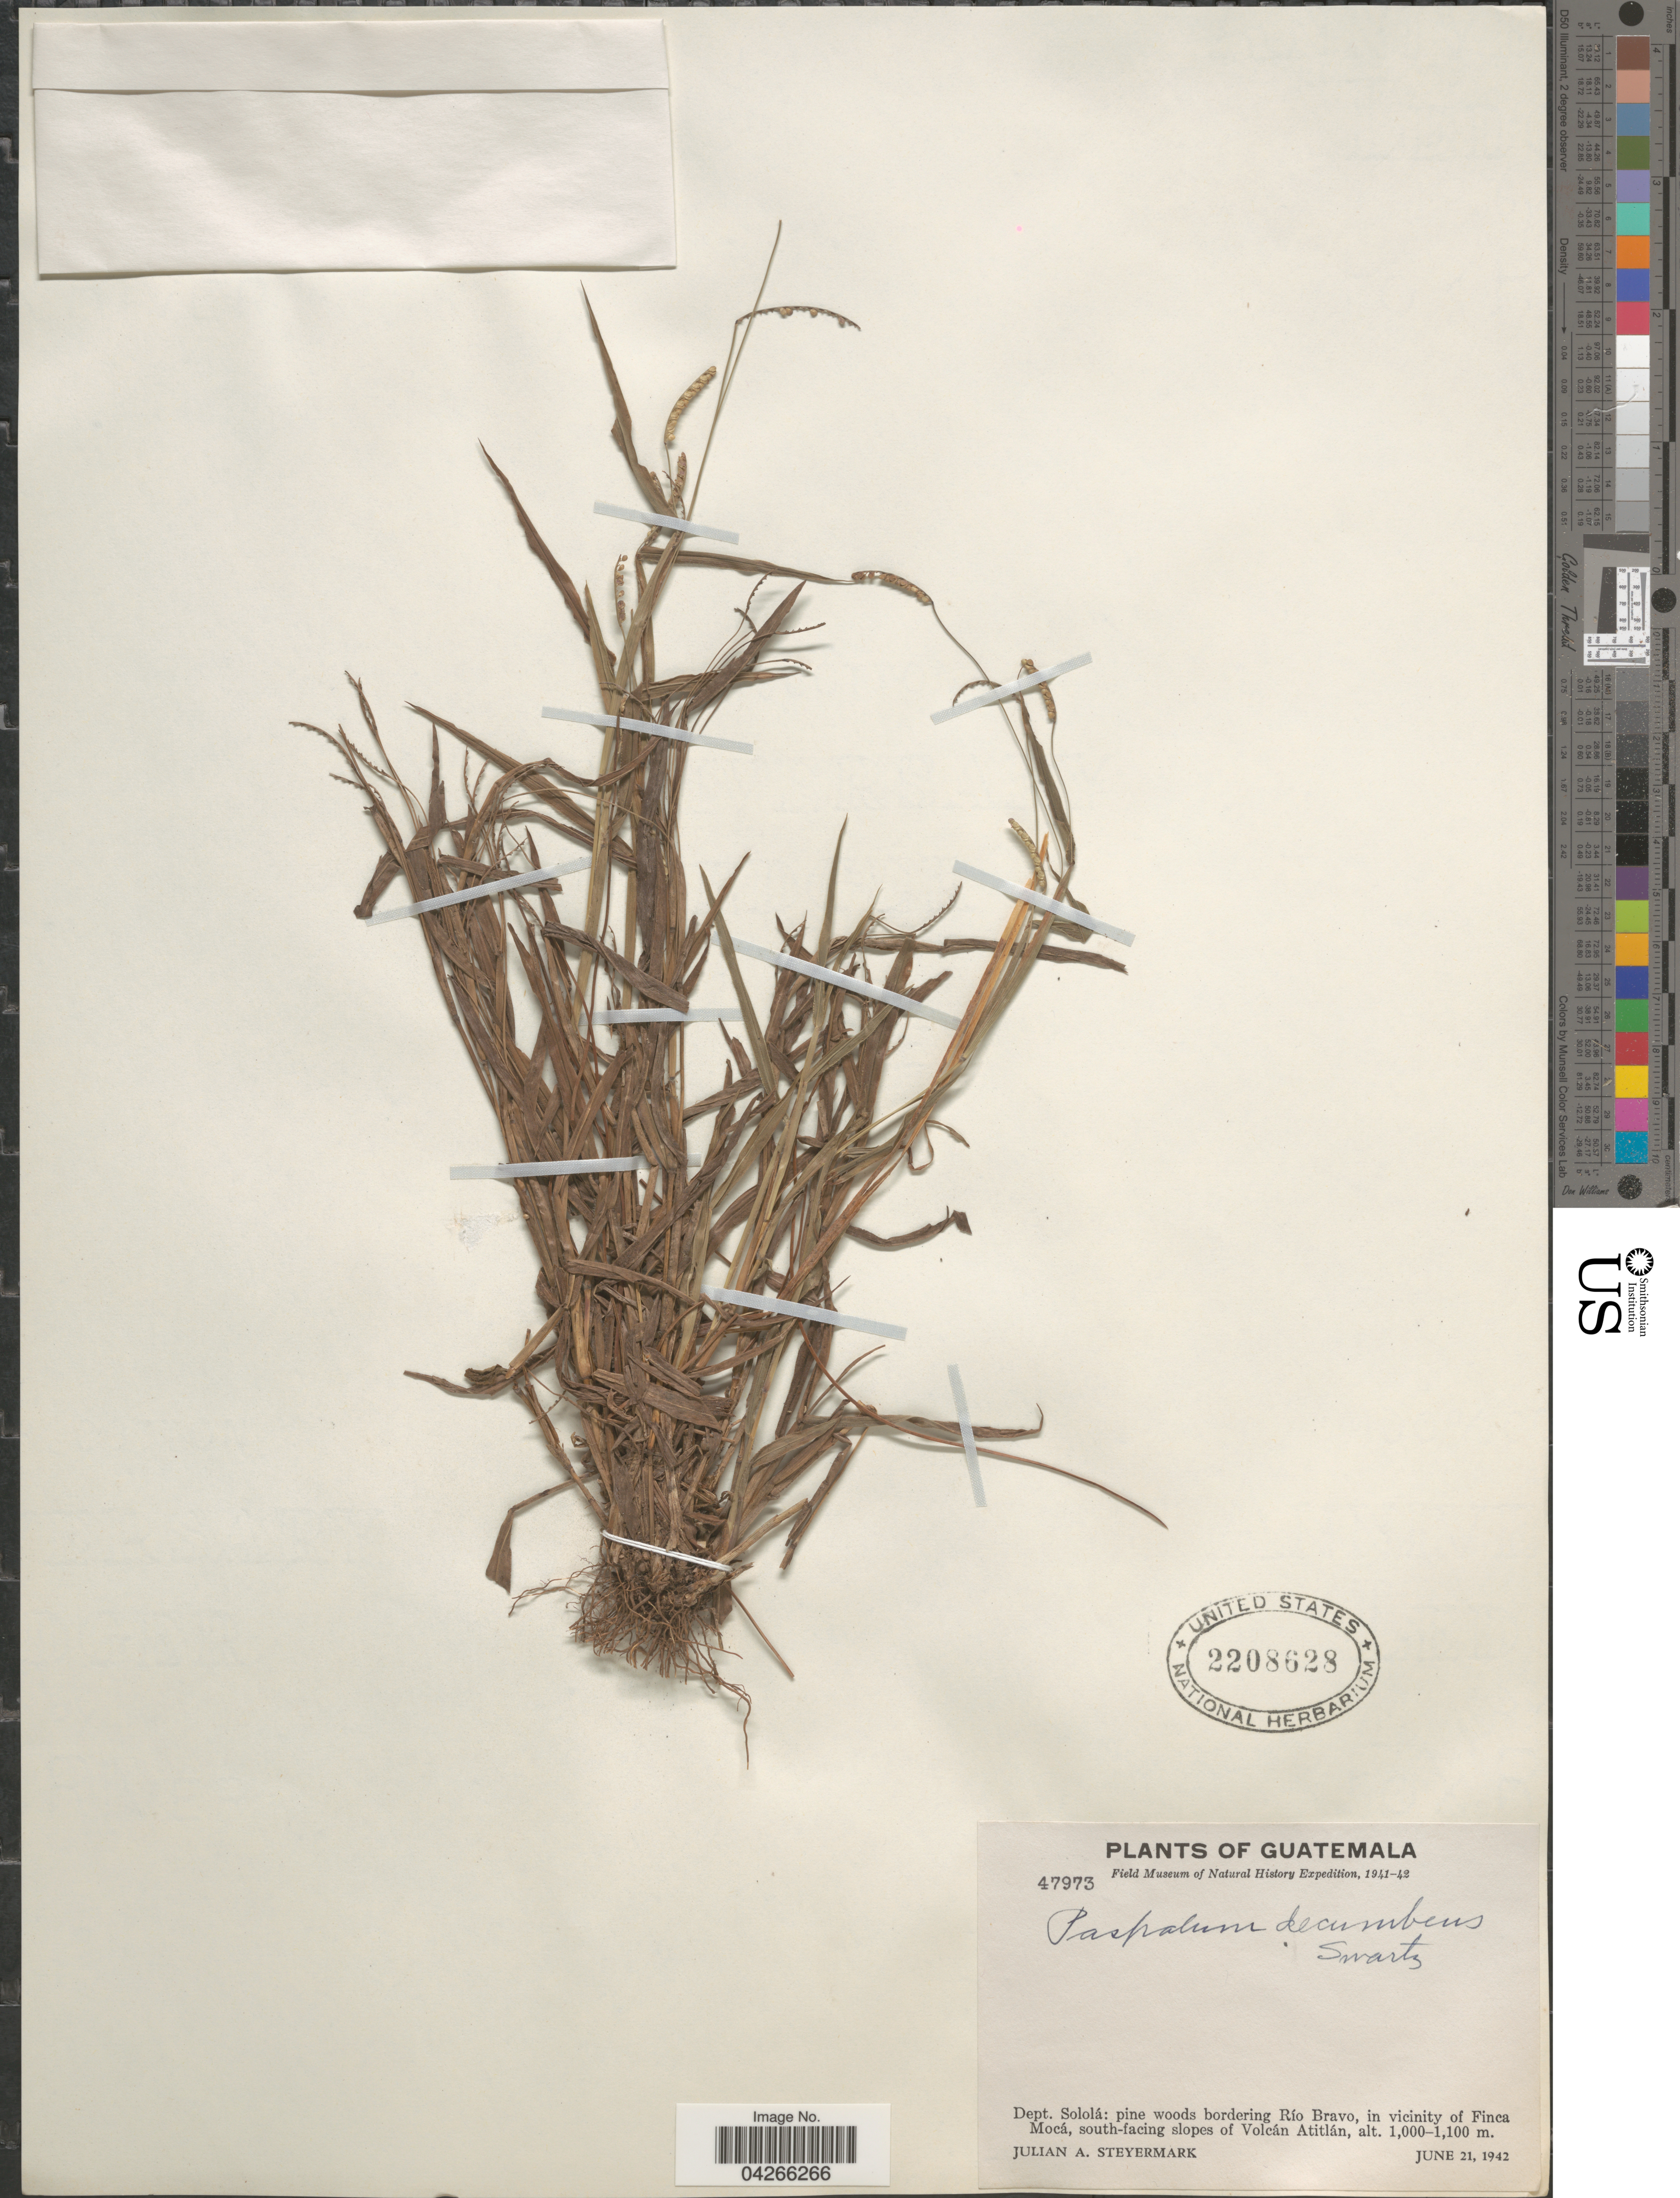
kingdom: Plantae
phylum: Tracheophyta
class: Liliopsida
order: Poales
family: Poaceae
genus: Paspalum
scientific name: Paspalum decumbens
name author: Sw.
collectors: J. Steyermark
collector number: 47973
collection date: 1942-06-21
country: Guatemala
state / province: Solola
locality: Field Museum of Natural History Expedition, 1941-42. Dept. Sololá: pine woods bordering Río Bravo, in vicinity of Finca Mocá, south-facing slopes of Volcán Atitlán.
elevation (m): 1000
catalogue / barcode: US 2208628